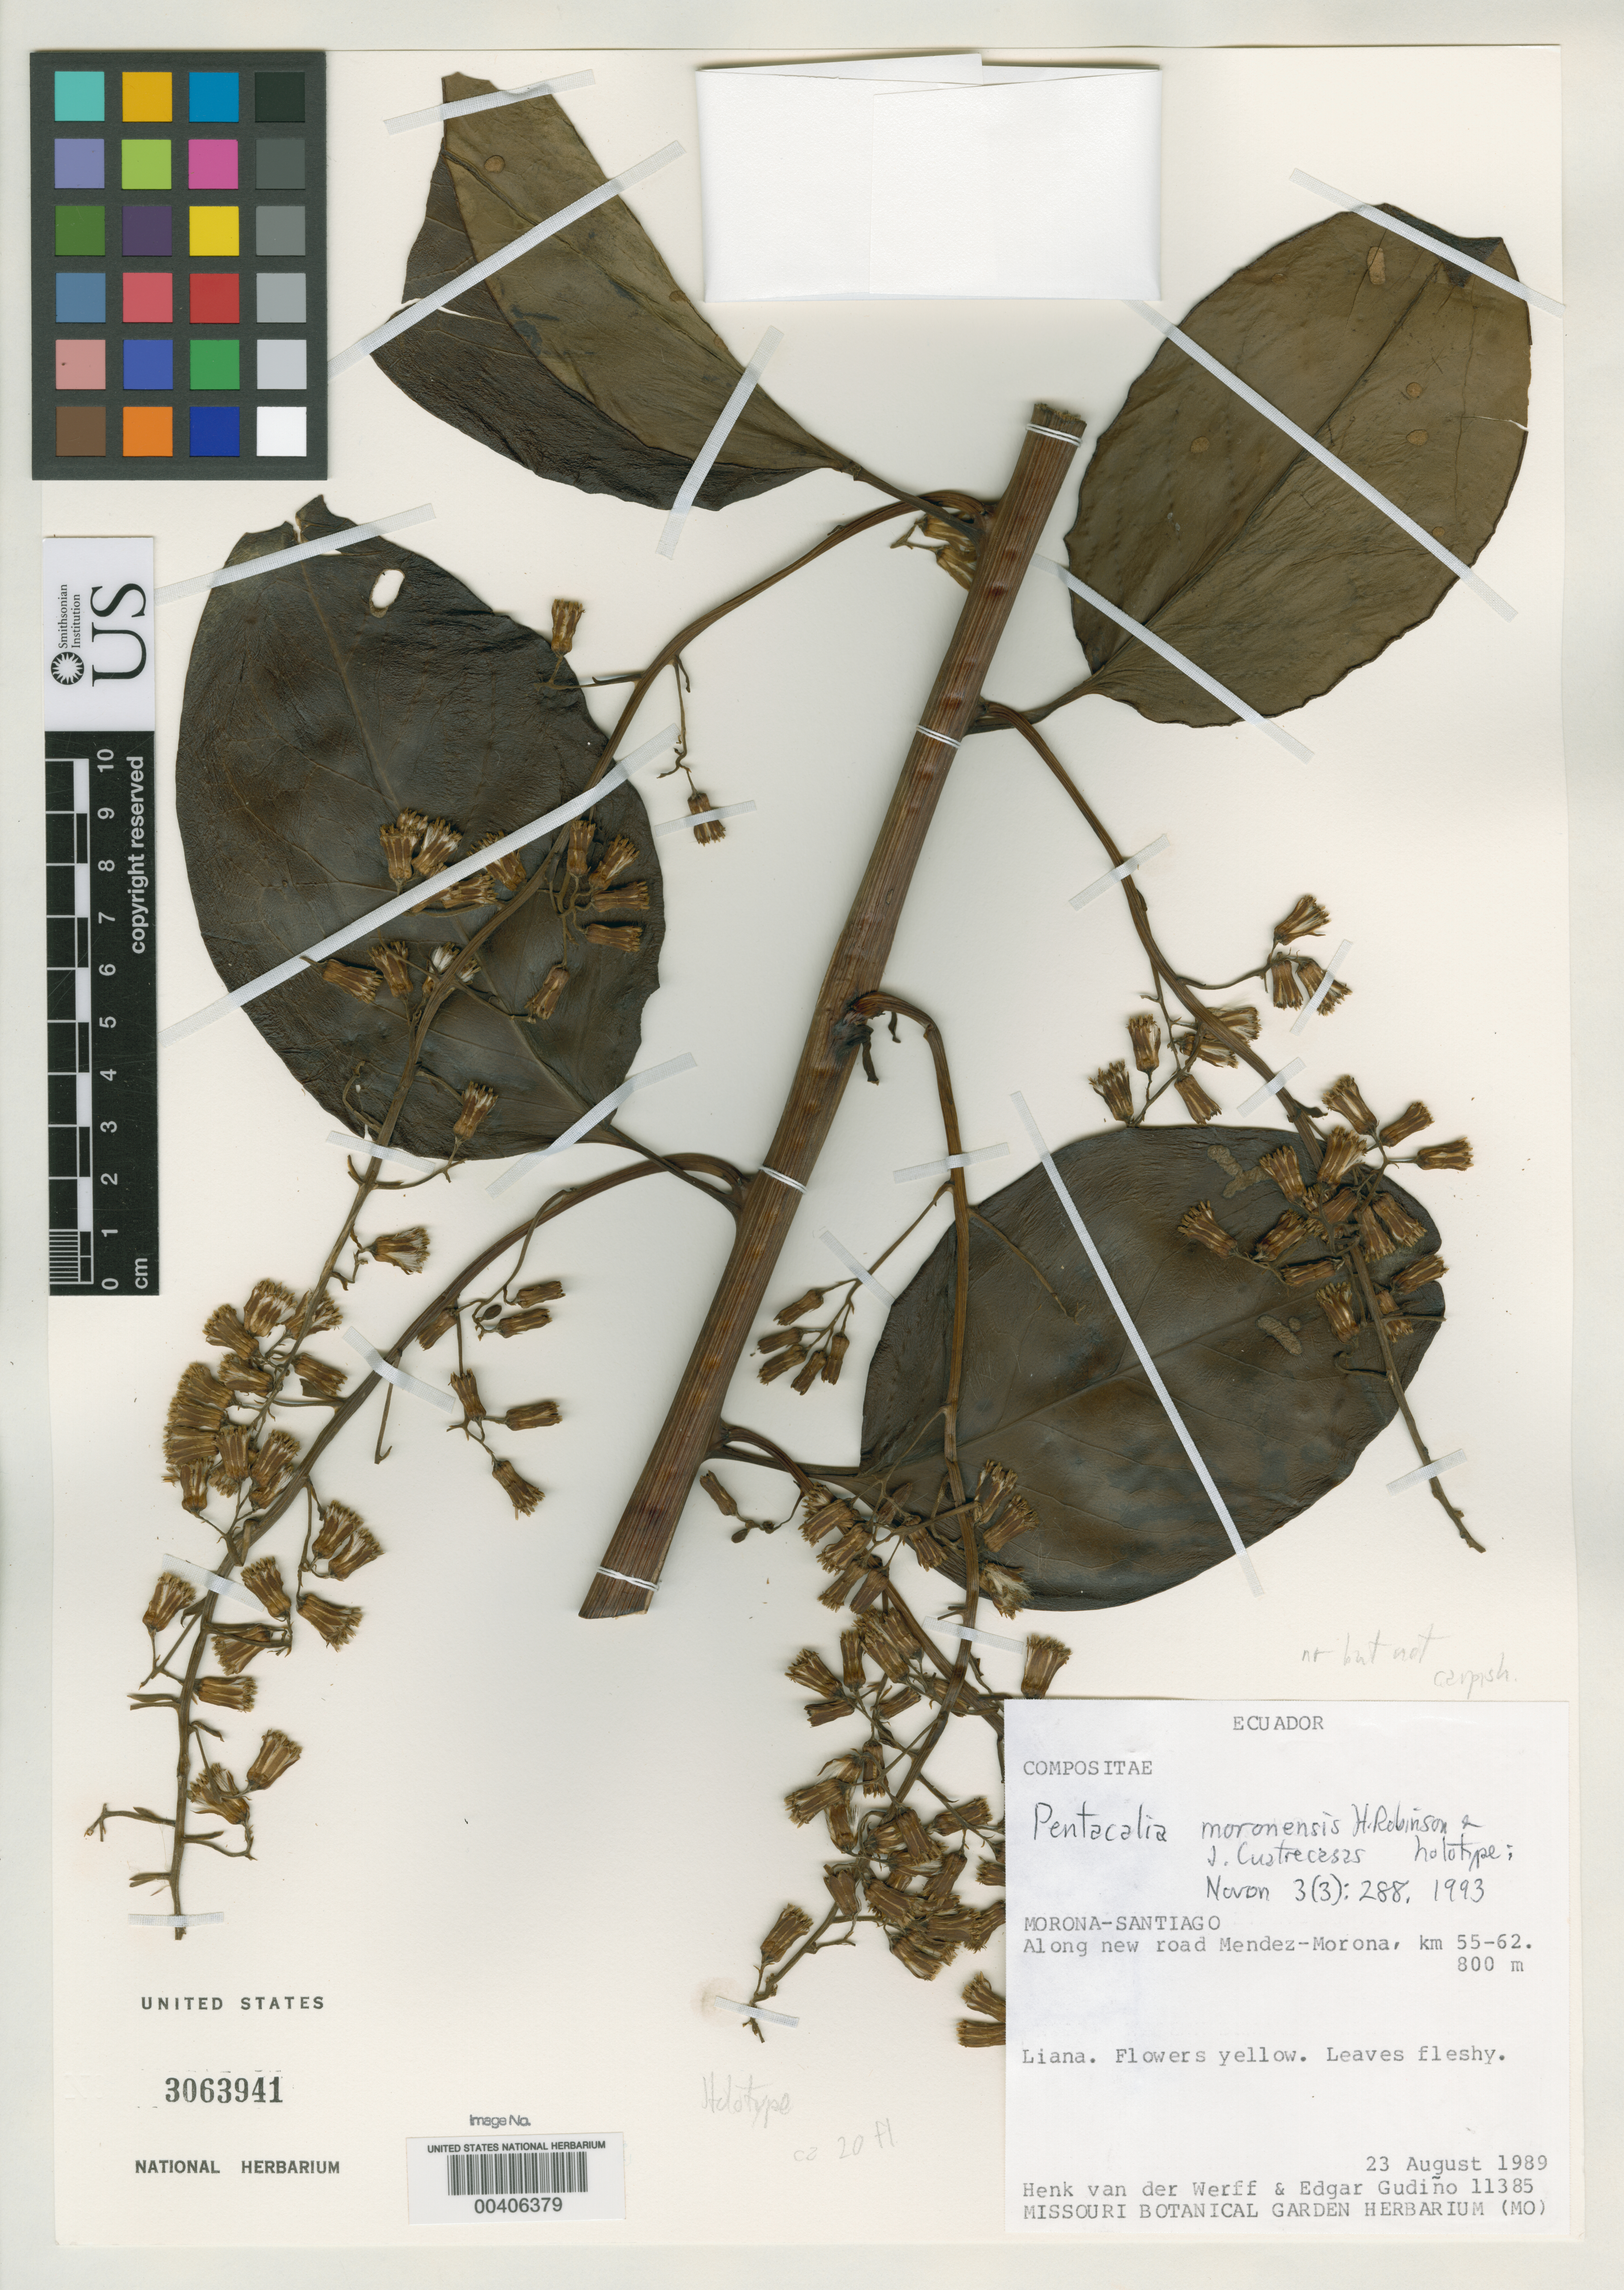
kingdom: Plantae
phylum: Tracheophyta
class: Magnoliopsida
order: Asterales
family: Asteraceae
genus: Pentacalia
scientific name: Pentacalia moronensis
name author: H. Rob. & Cuatrec.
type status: Holotype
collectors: H. van der Werff & E. Gudiño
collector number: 11385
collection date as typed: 23 Aug 1989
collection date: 1989-08-23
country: Ecuador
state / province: Morona-Santiago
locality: Along new road Mendez-Morona, km 55-62.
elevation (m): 800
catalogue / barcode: US 3063941